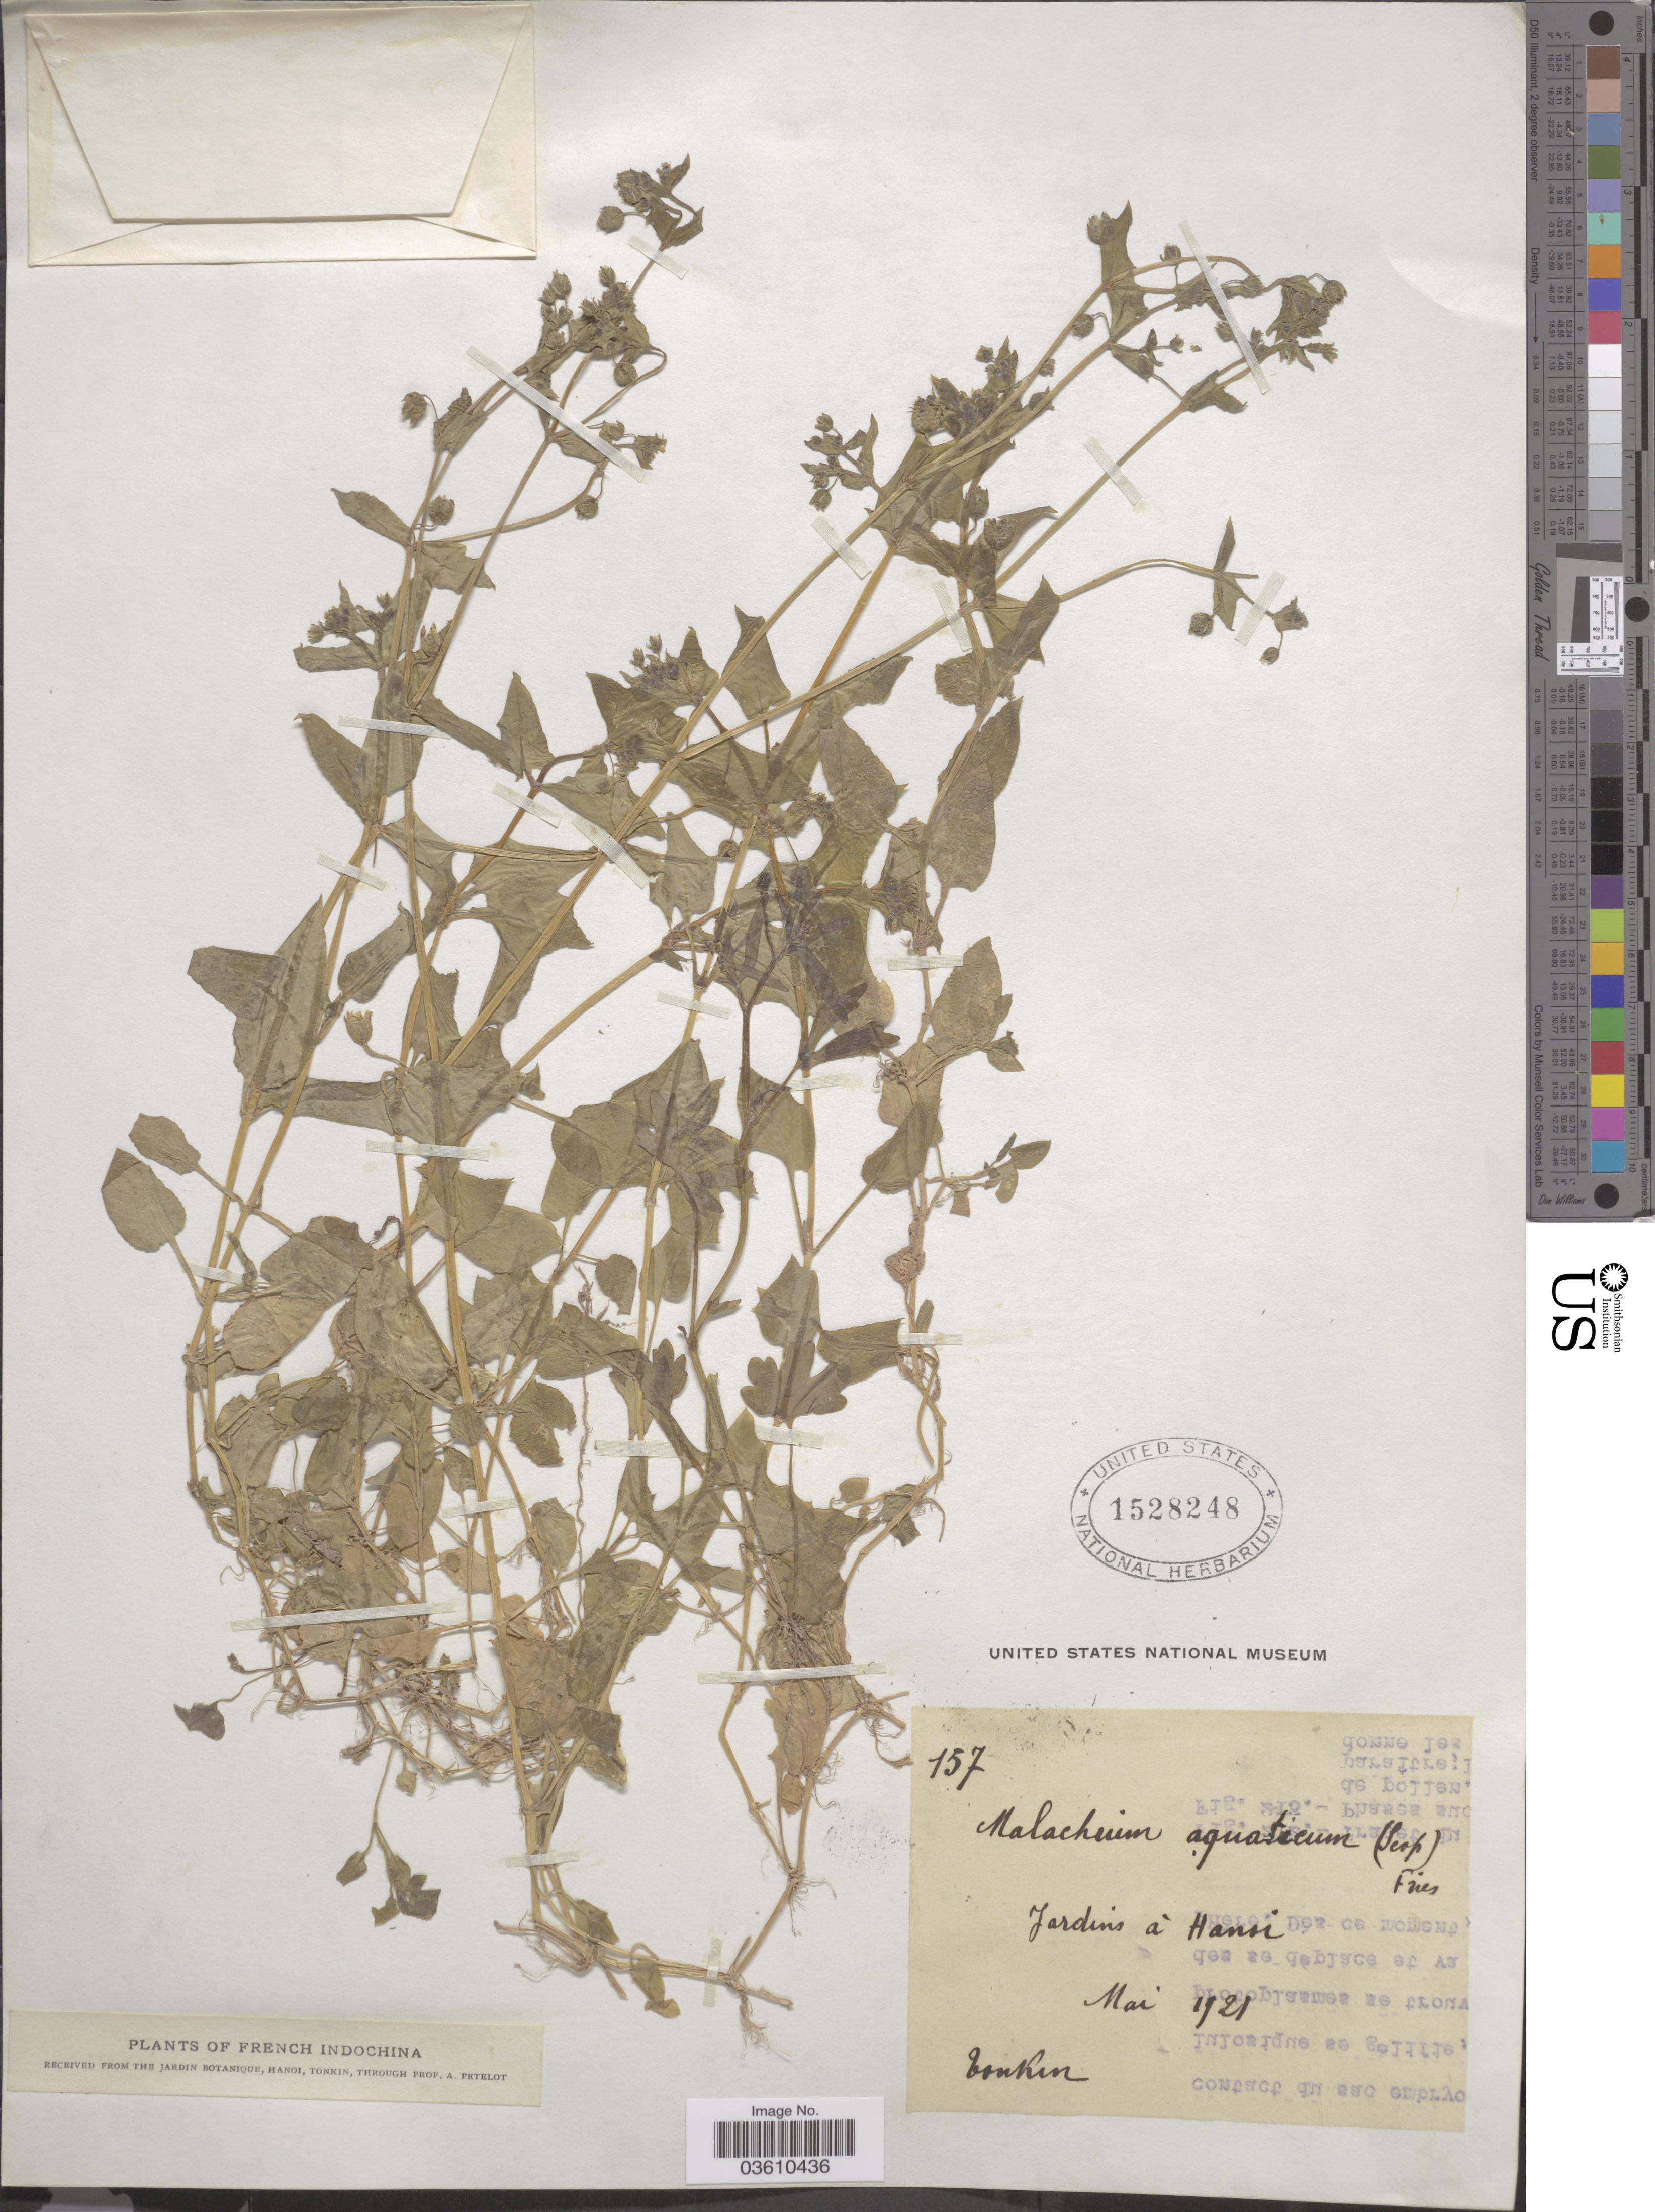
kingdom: Plantae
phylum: Tracheophyta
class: Magnoliopsida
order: Caryophyllales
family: Caryophyllaceae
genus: Stellaria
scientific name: Stellaria aquatica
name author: L.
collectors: Pételot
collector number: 157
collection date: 1921-05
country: Vietnam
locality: French Indochina. Jardins à Hanoi.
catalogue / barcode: US 1528248